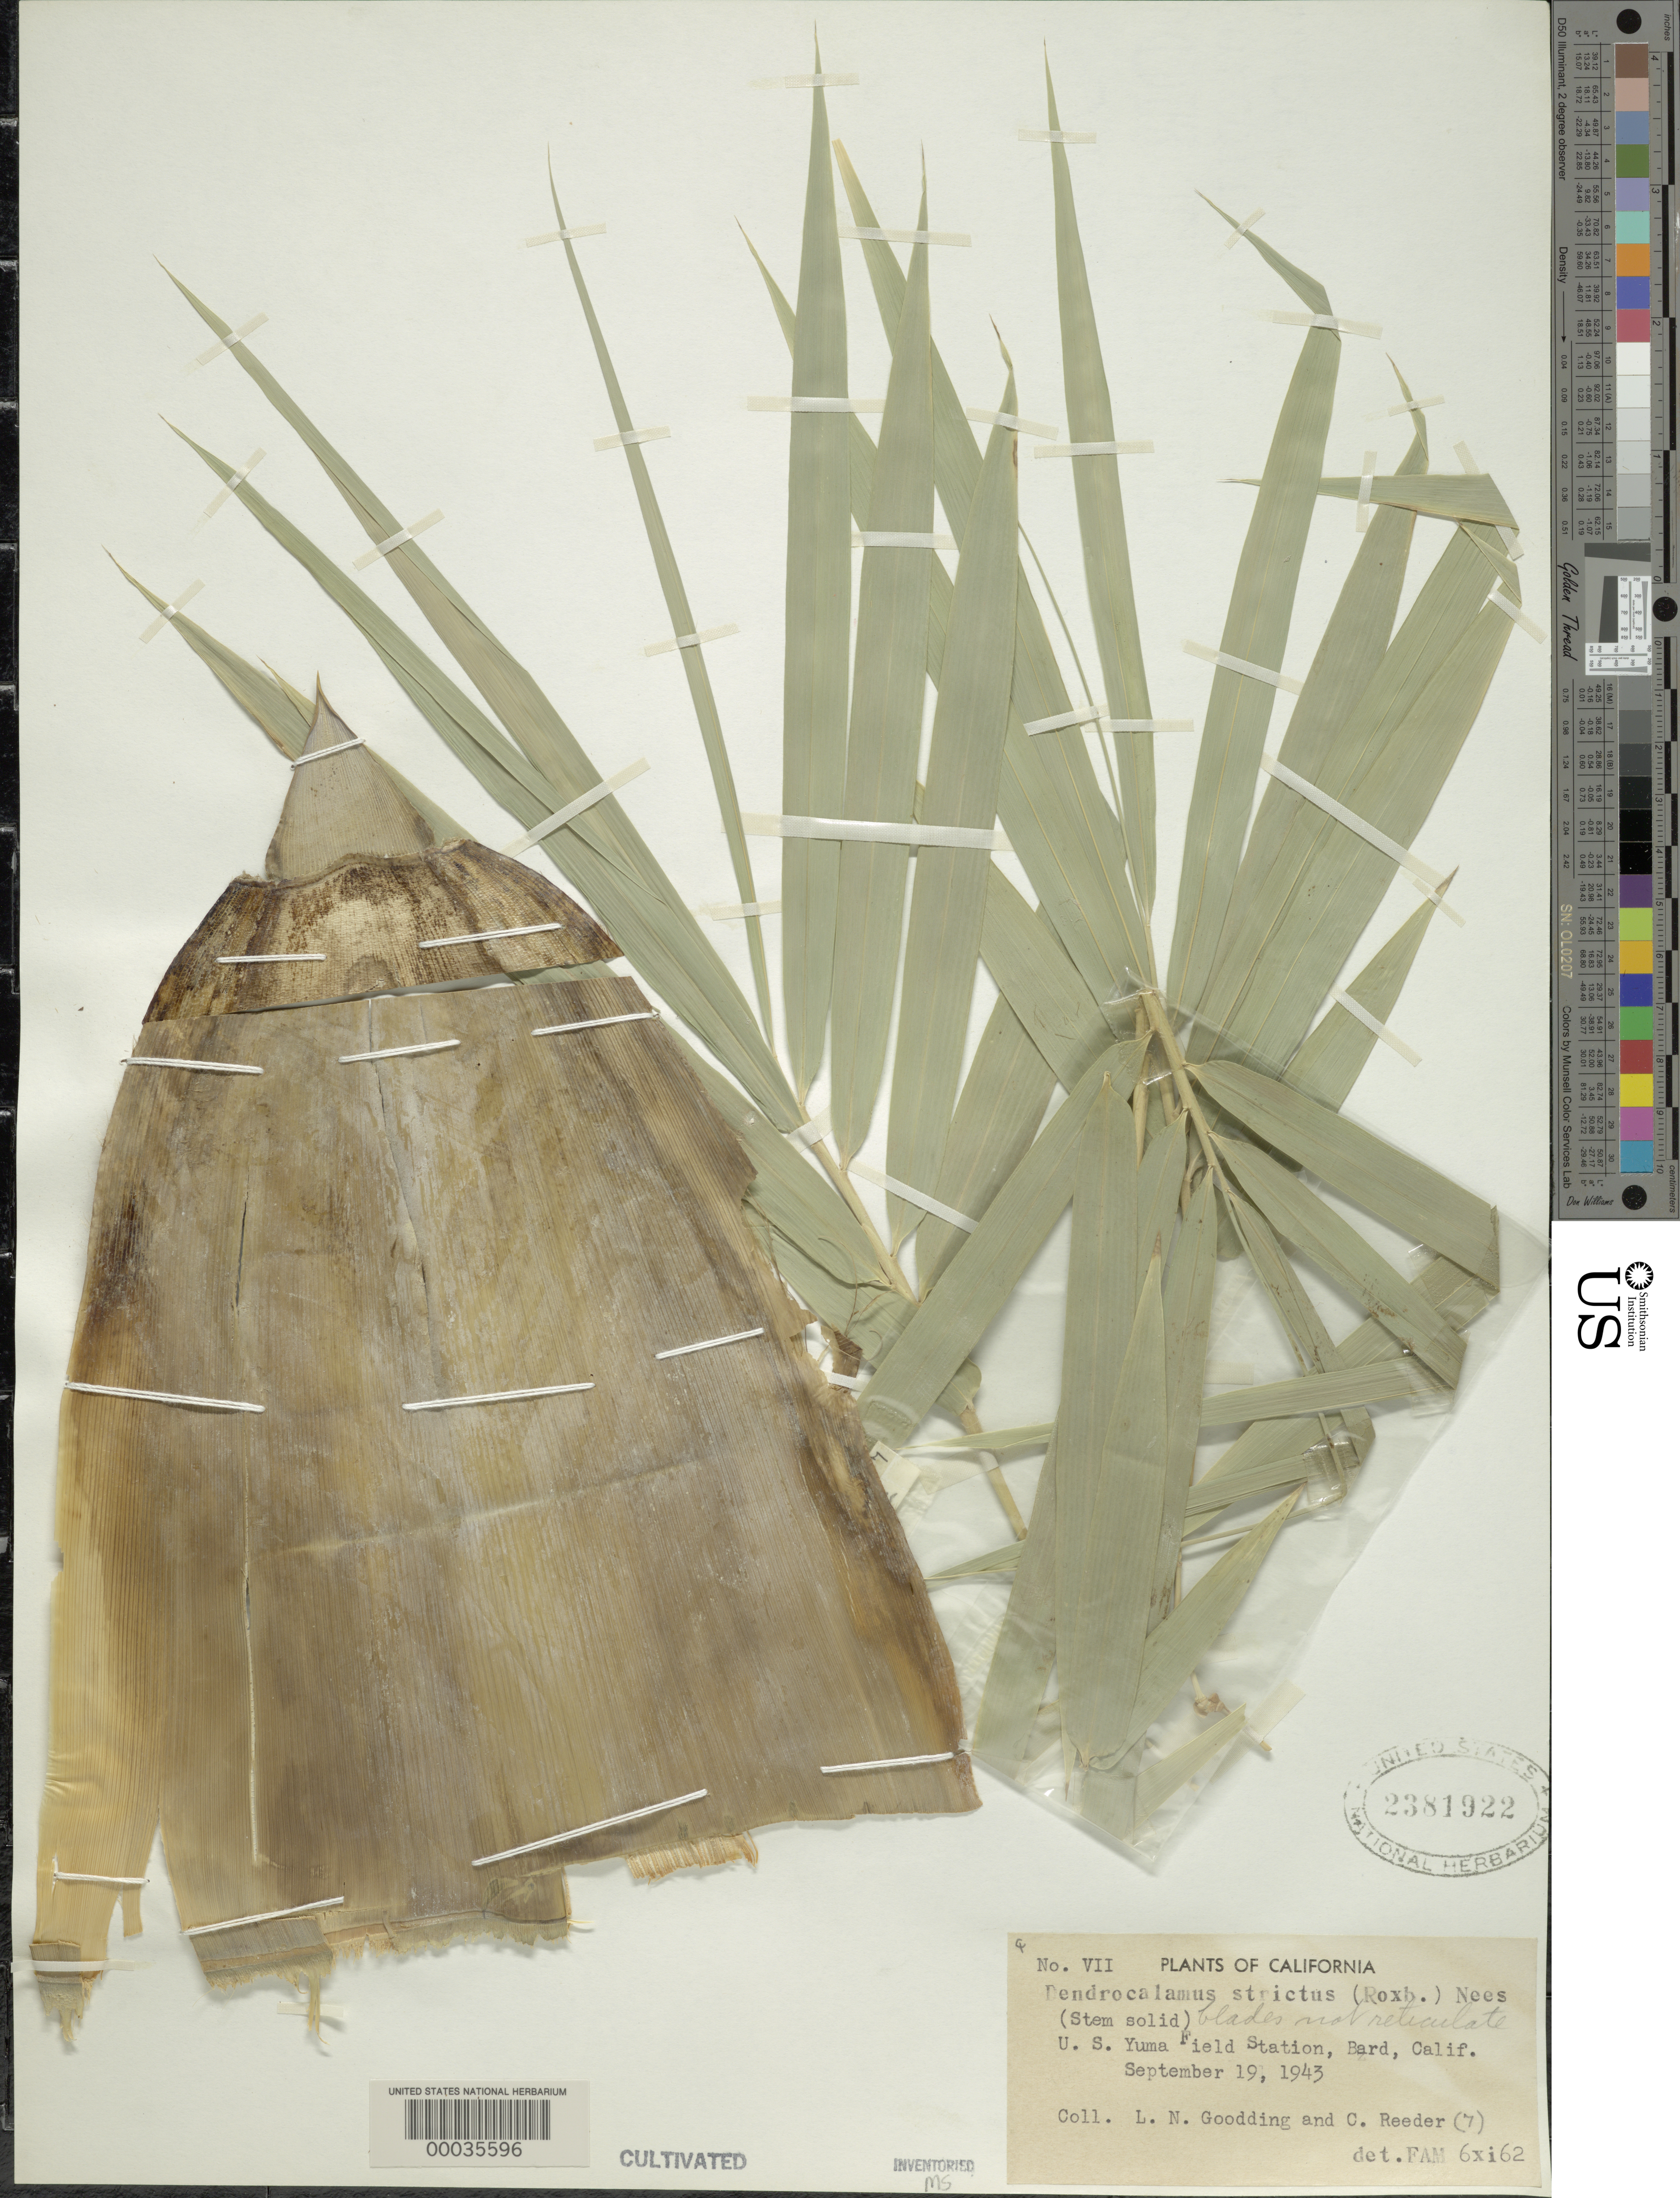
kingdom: Plantae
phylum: Tracheophyta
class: Liliopsida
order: Poales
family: Poaceae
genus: Dendrocalamus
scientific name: Dendrocalamus strictus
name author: (Roxb.) Nees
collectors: L. N. Goodding & C. G. Reeder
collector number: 7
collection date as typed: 19 Sep 1943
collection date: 1943-09-19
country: United States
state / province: California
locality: U.s. yuma field station-bard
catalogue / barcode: US 2381922